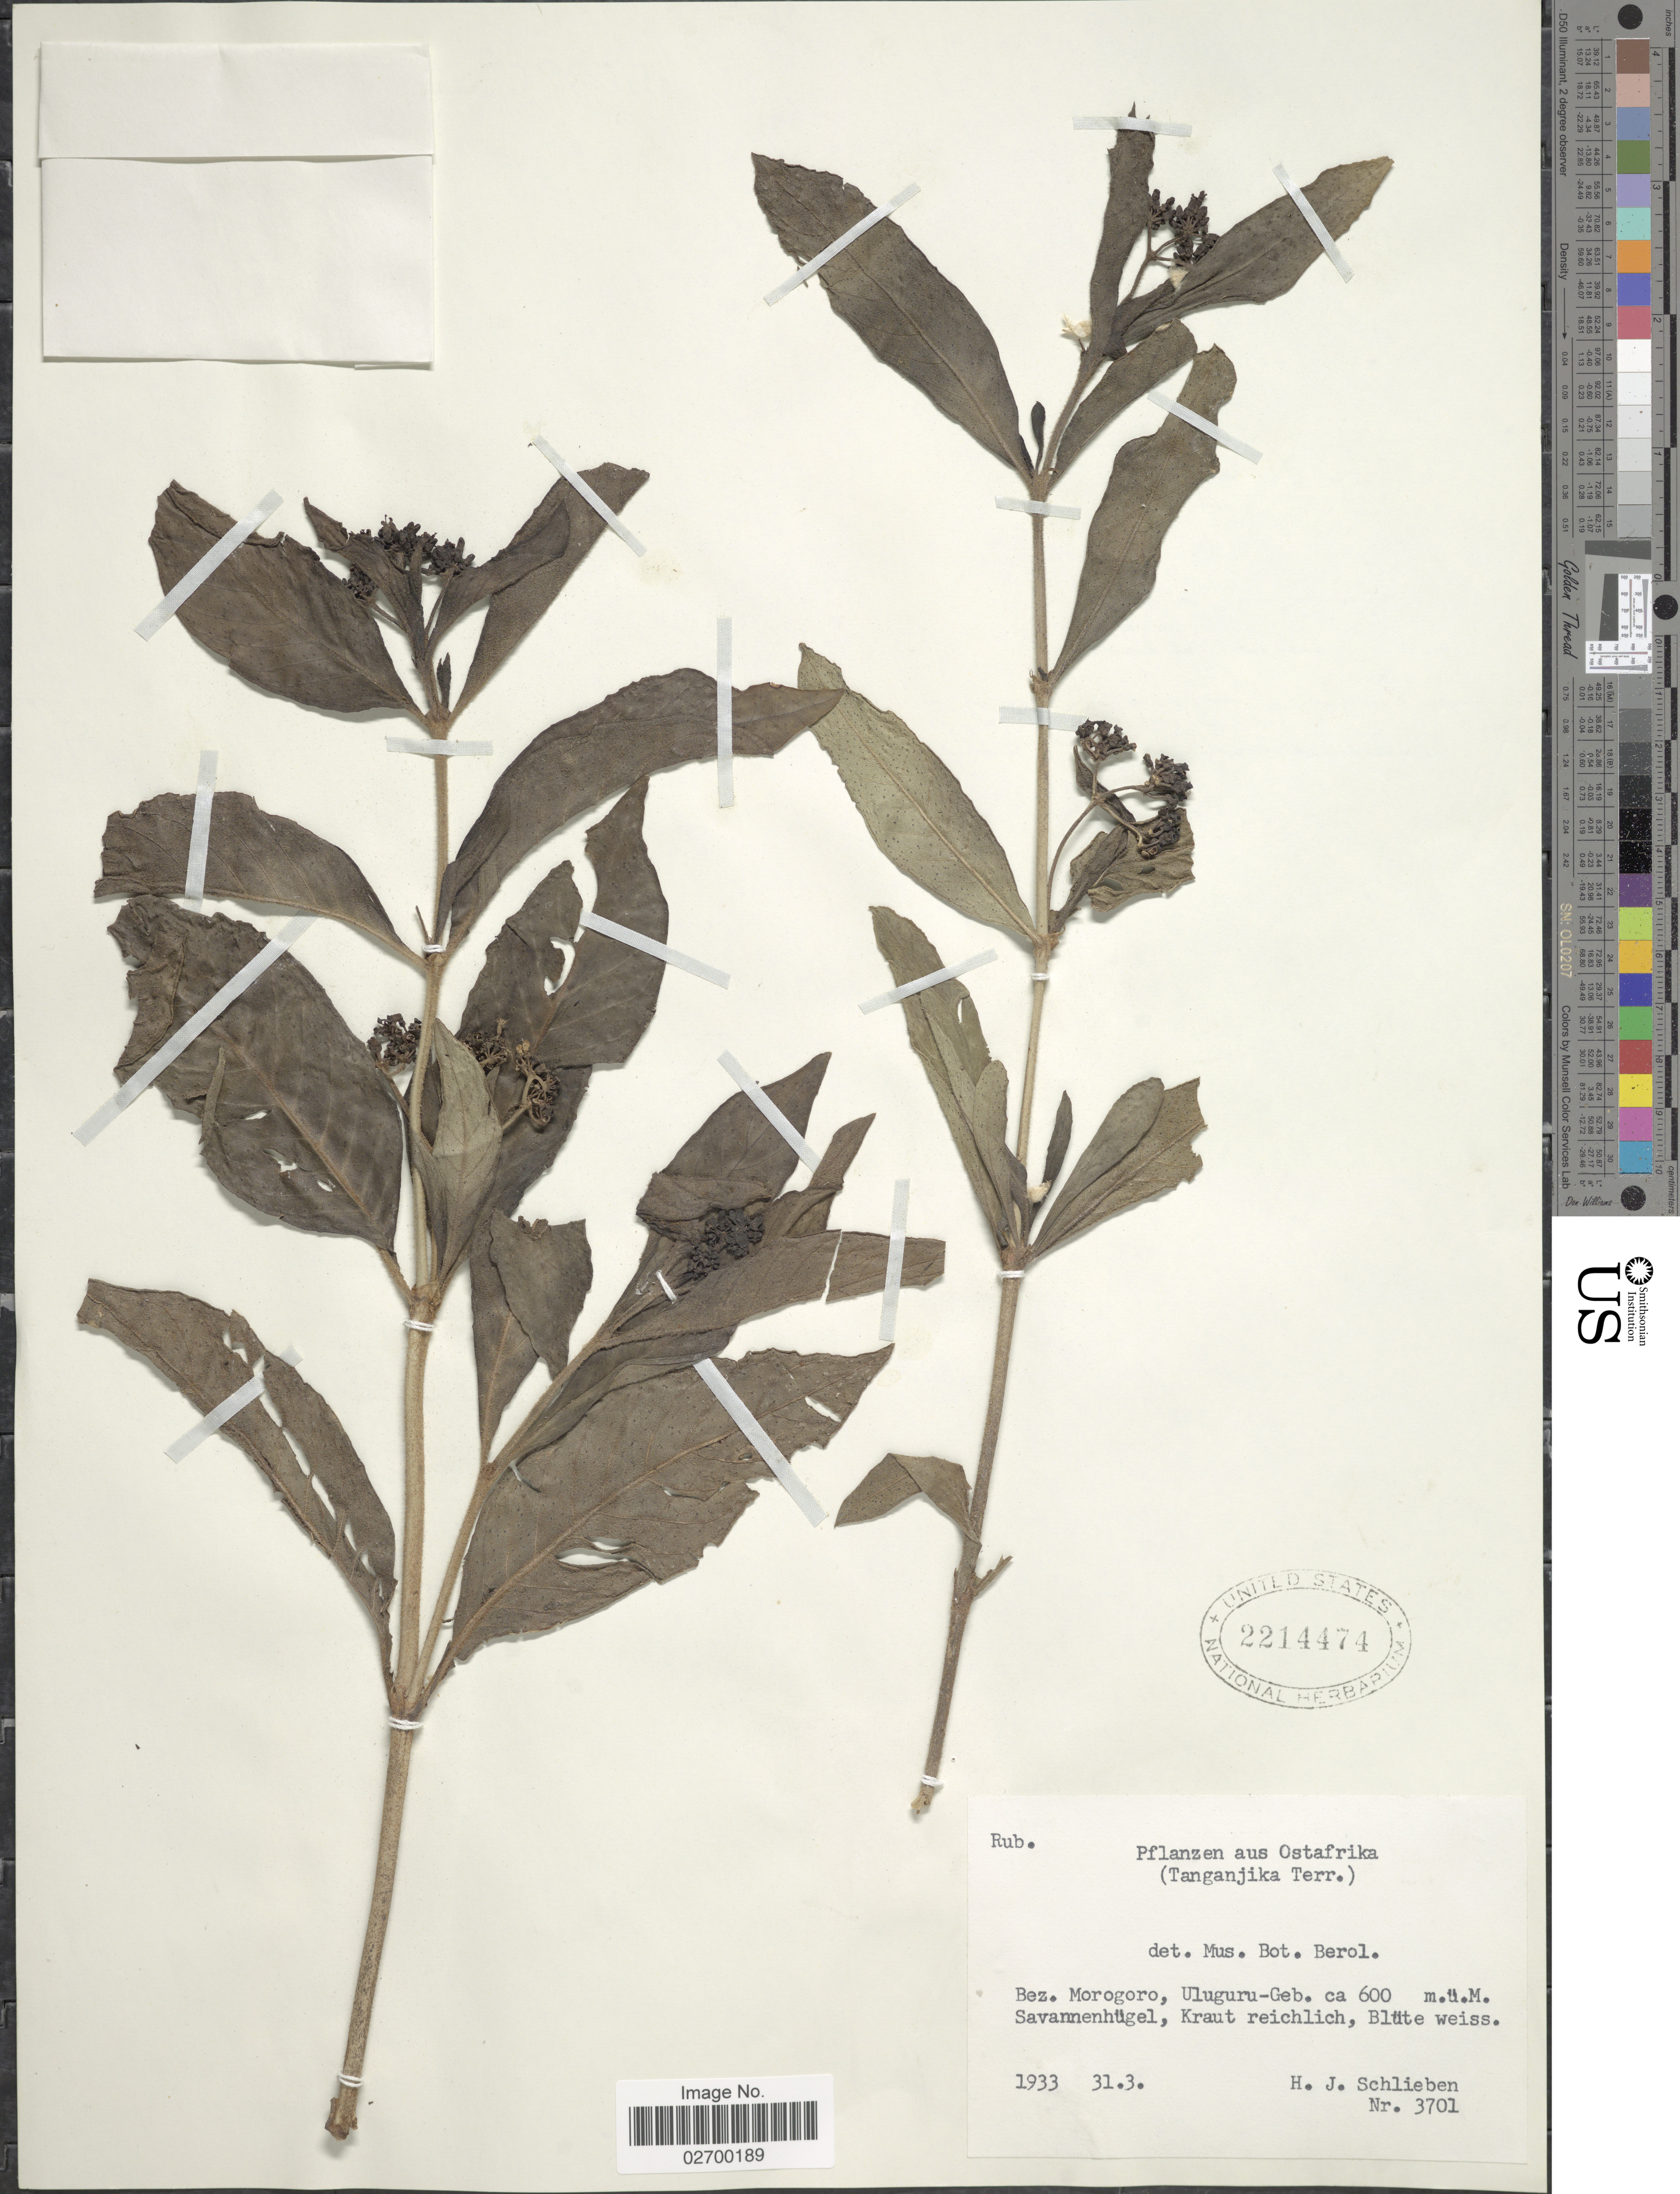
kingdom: Plantae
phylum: Tracheophyta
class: Magnoliopsida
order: Gentianales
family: Rubiaceae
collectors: H. J. Schlieben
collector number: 3701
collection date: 1933-03-31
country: Tanzania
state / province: Morogoro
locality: Ostafrika. (Tanganjika Terr.) Bez. Morogoro, Uluguru-Geb.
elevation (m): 600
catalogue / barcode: US 2214474